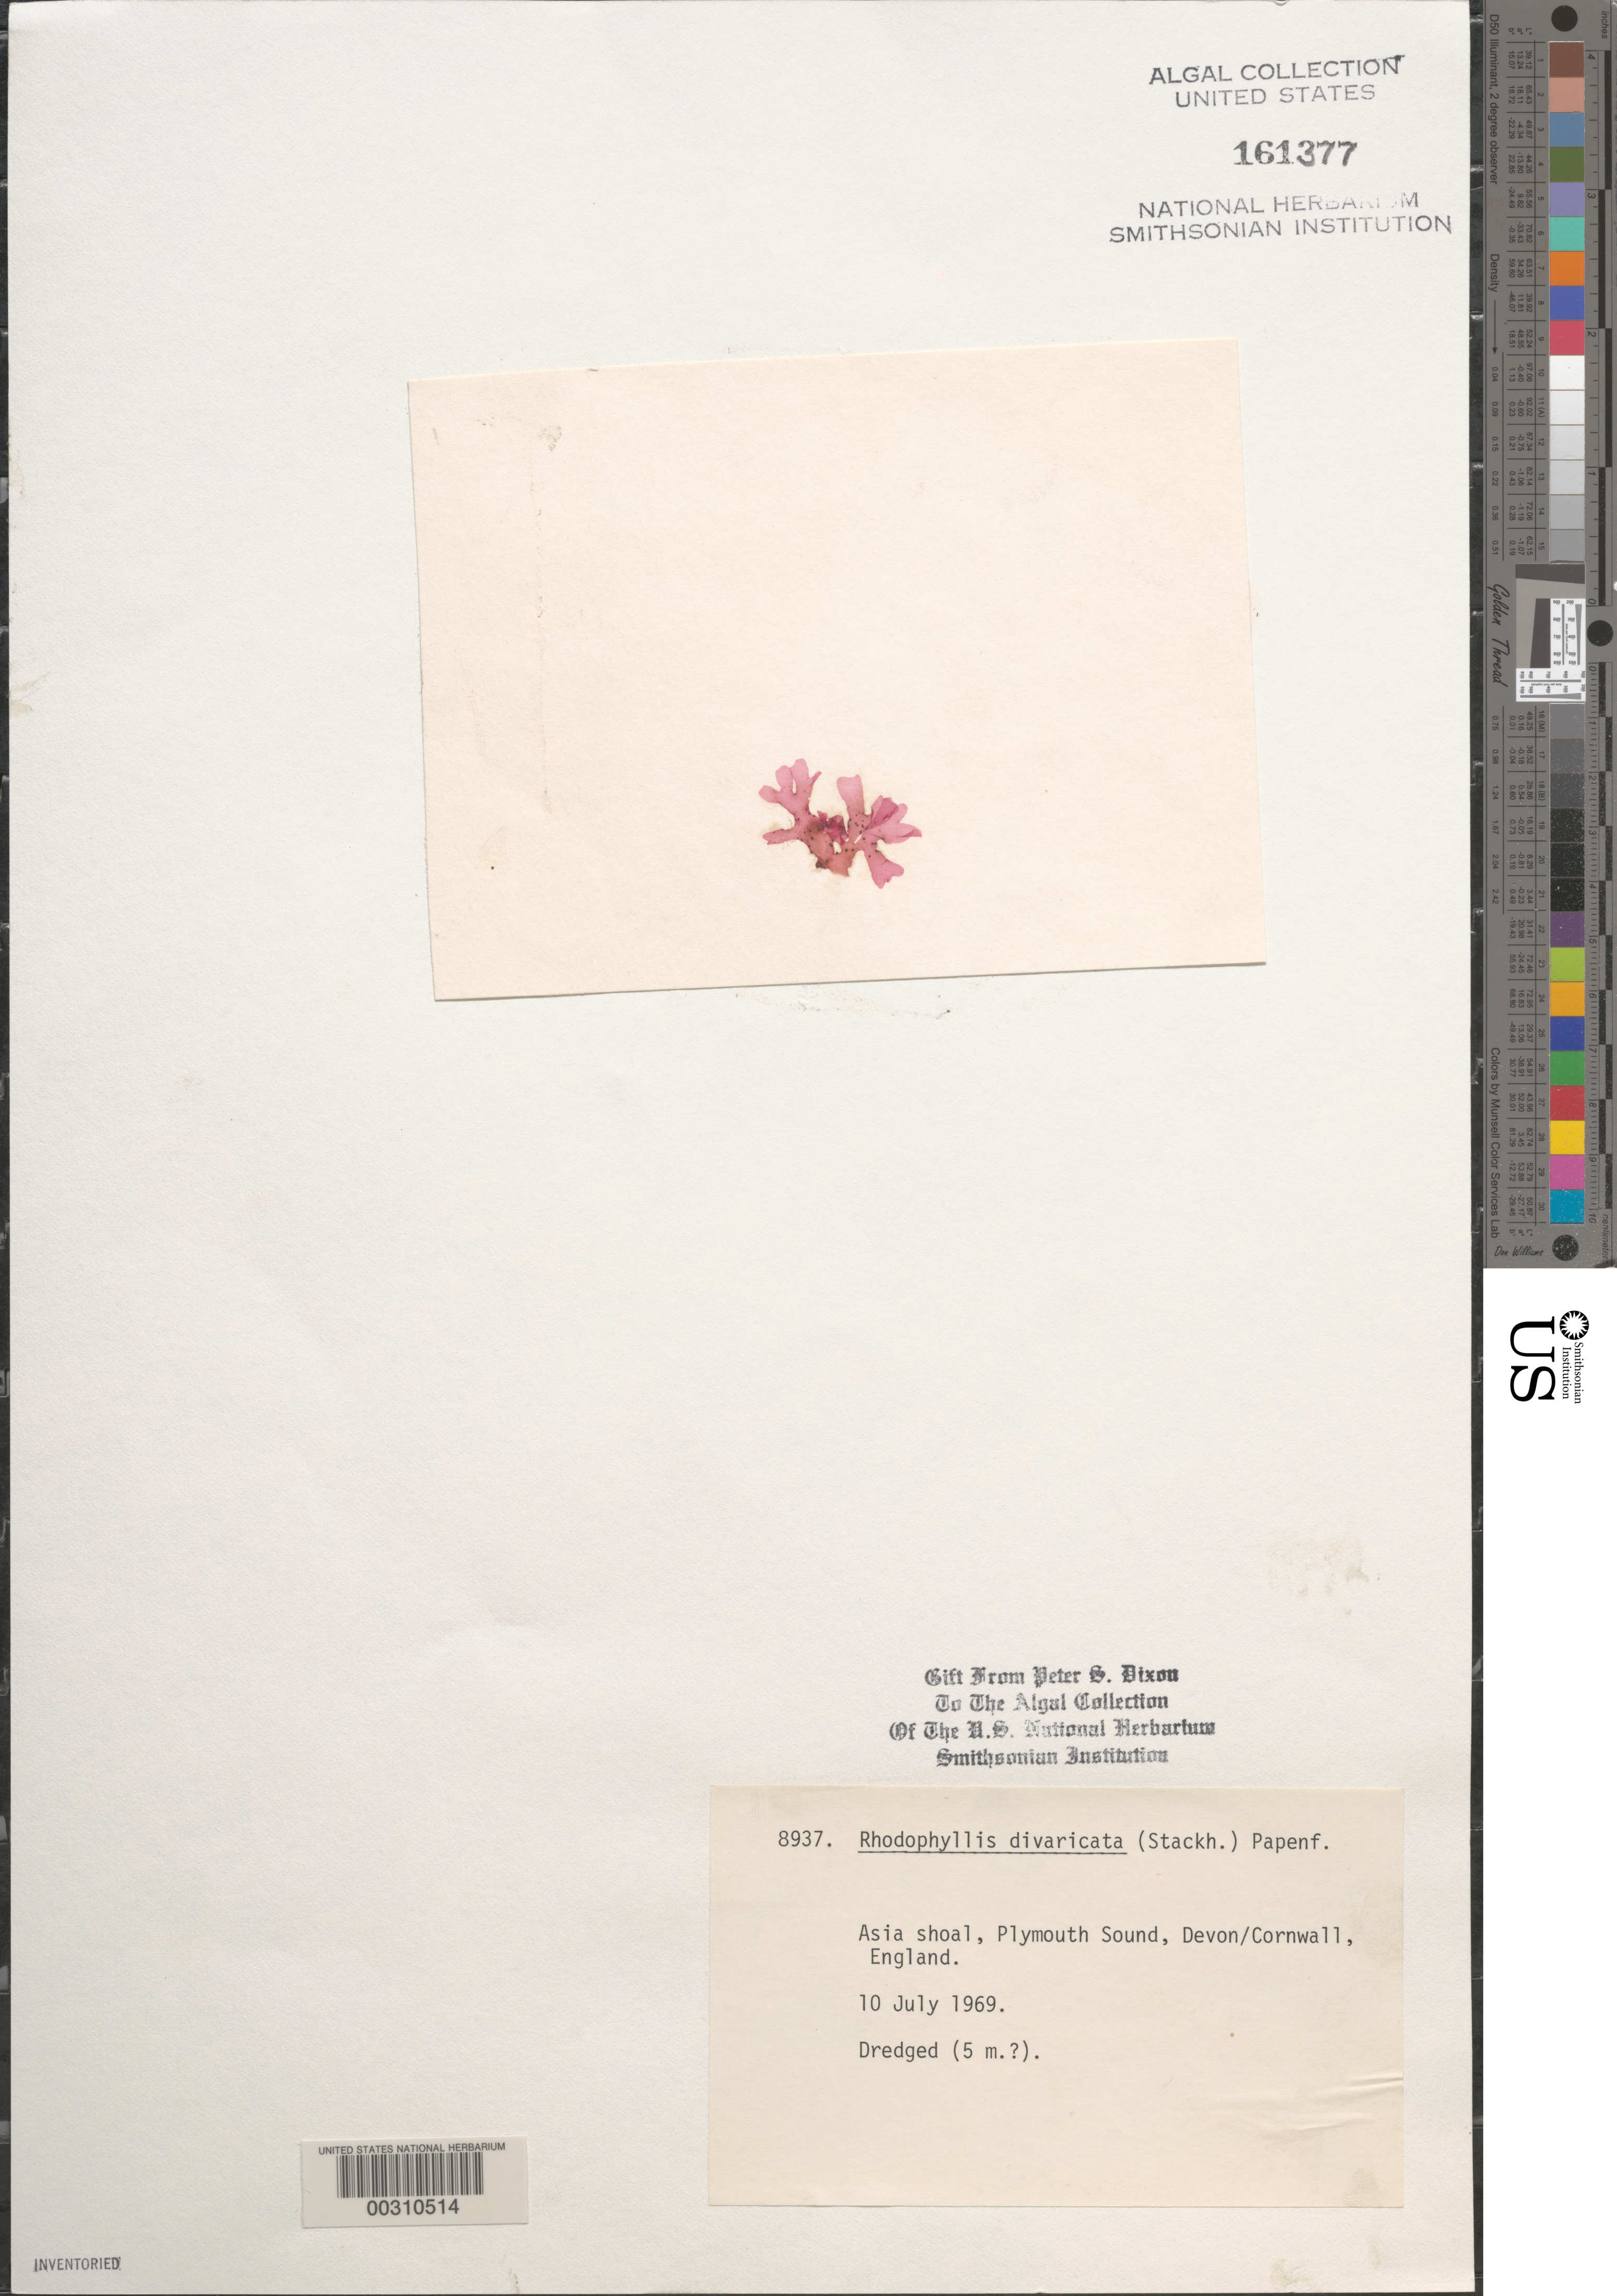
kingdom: Plantae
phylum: Rhodophyta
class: Florideophyceae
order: Gigartinales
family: Cystocloniaceae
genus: Rhodophyllis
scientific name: Rhodophyllis divaricata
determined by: Dixon, P. S.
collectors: P. S. Dixon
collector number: PSD 8937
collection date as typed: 10 Jul 1969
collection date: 1969-07-10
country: United Kingdom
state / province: England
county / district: Devon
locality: Asia Shoal, Plymouth Sound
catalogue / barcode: US 161377